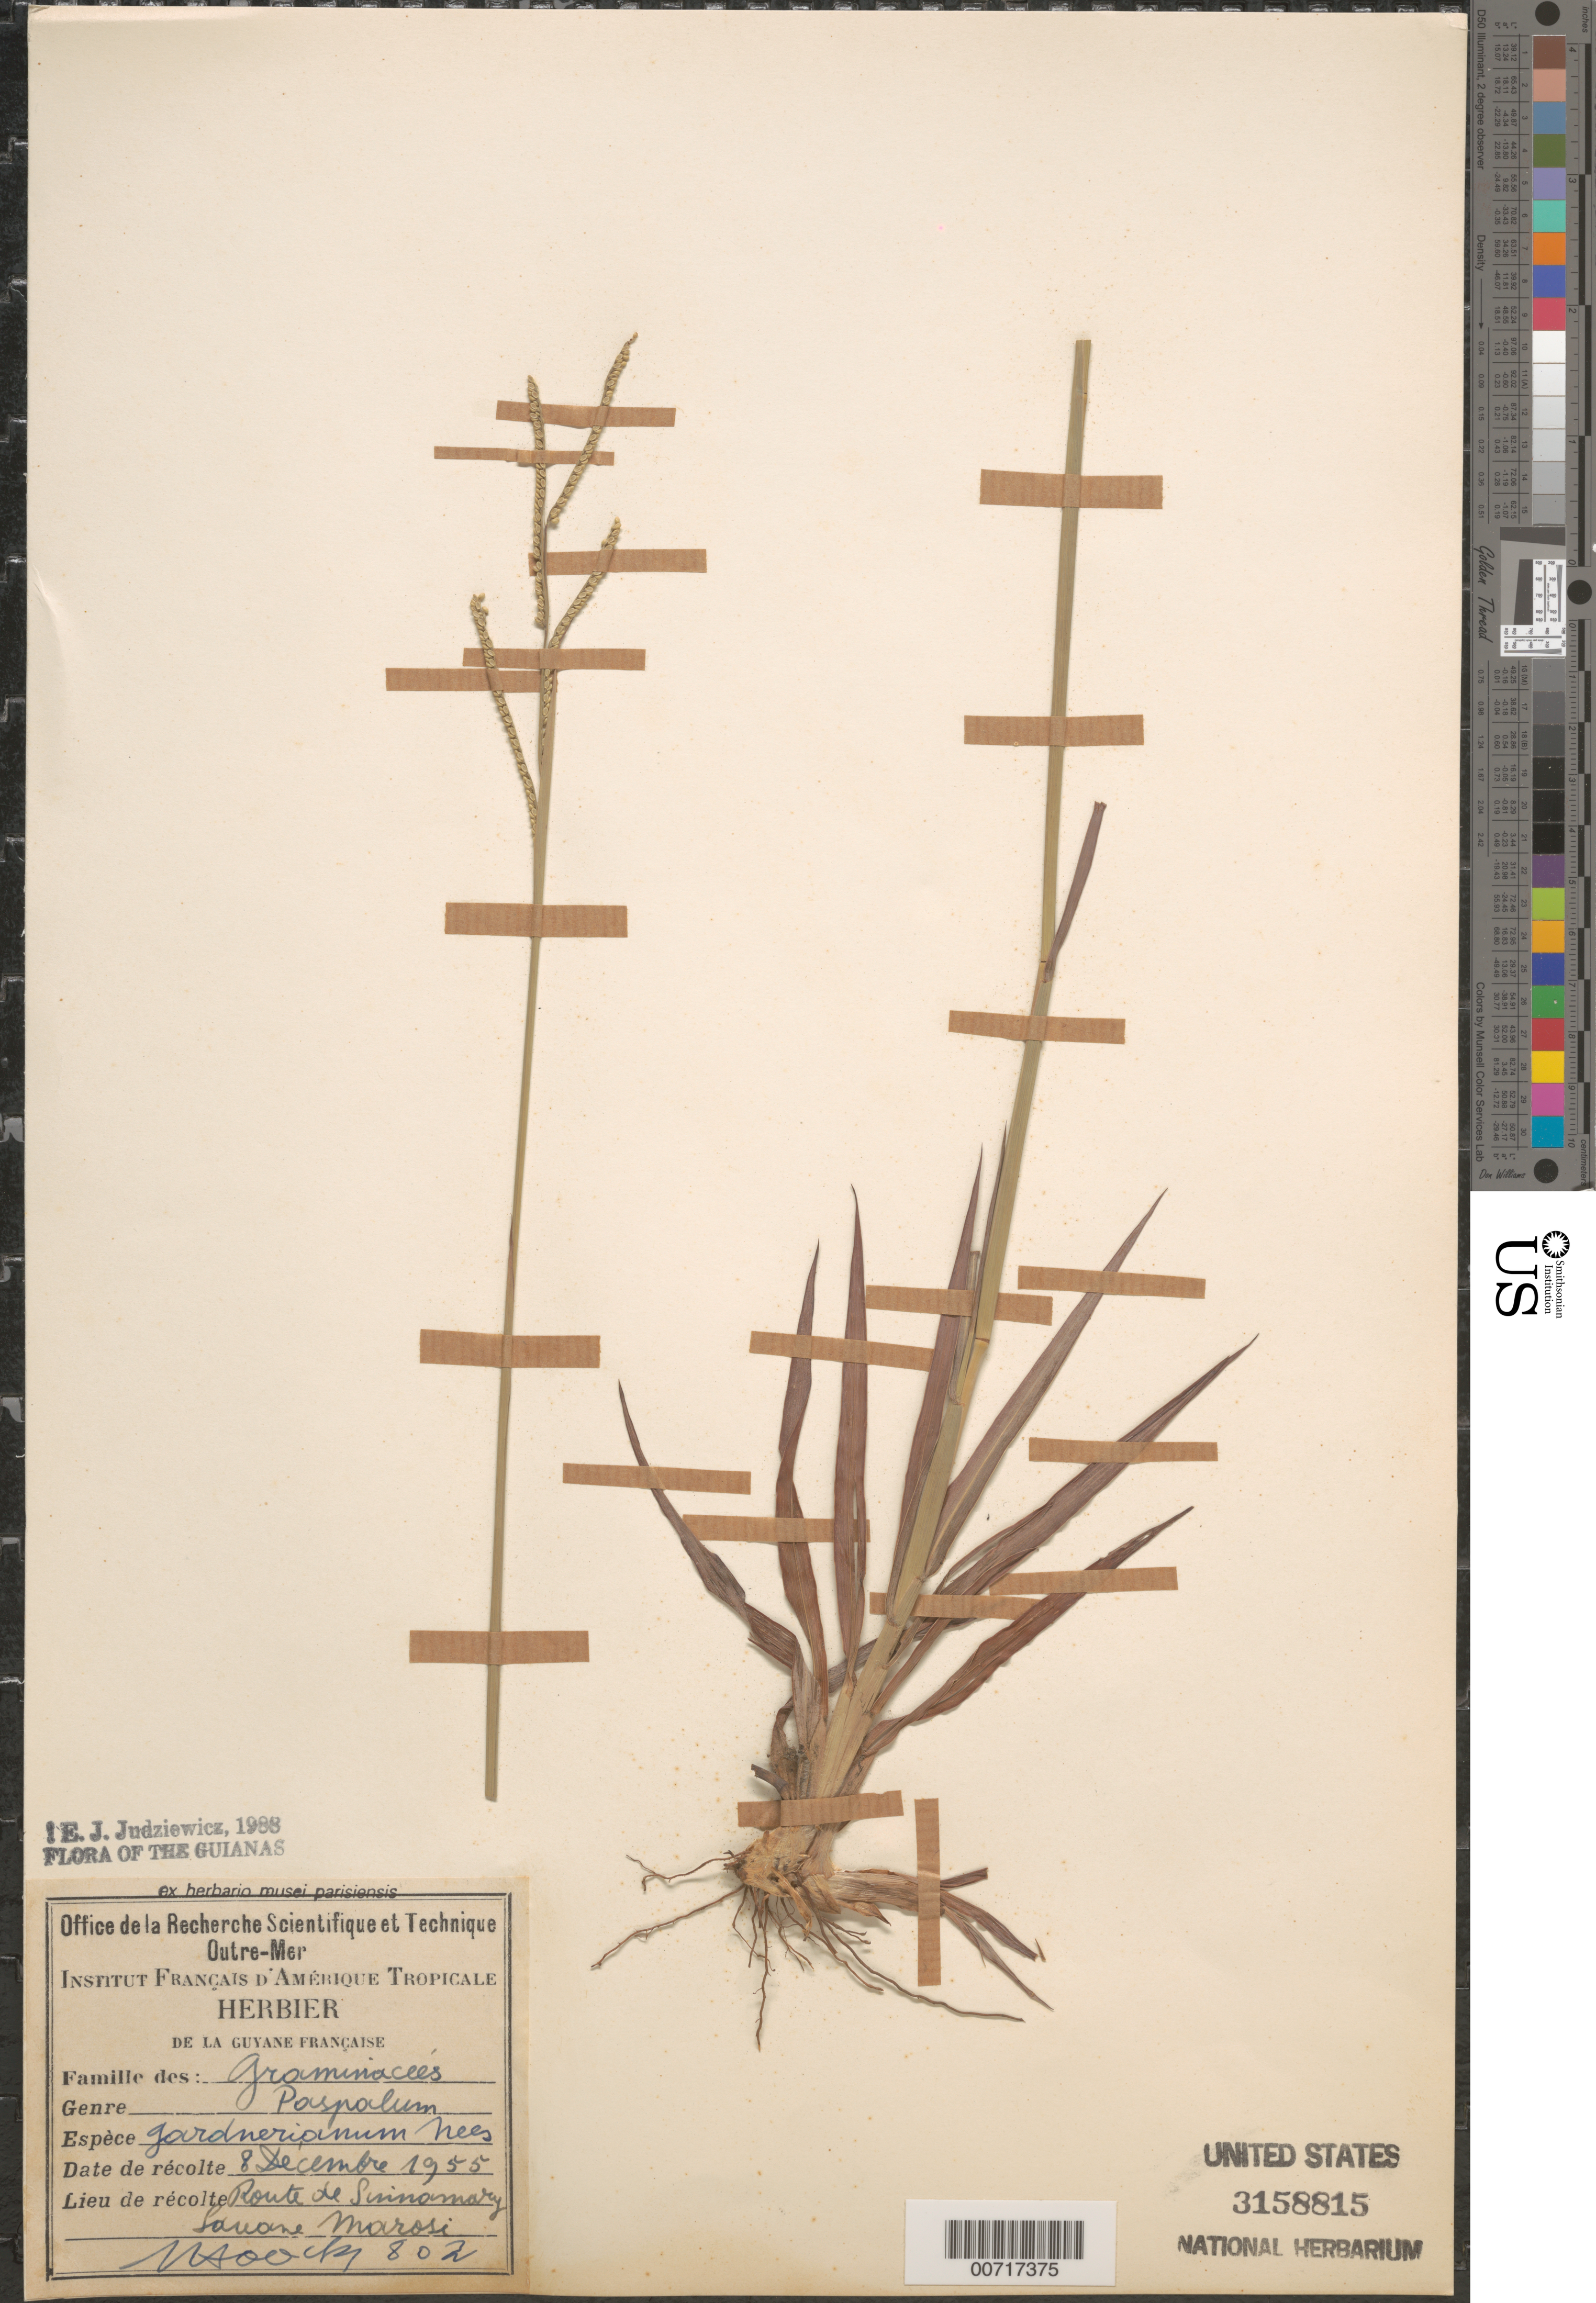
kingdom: Plantae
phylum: Tracheophyta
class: Liliopsida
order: Poales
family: Poaceae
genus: Paspalum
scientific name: Paspalum gardnerianum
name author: Nees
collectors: J. Hoock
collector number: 802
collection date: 1955-12-08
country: French Guiana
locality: Guianas. Guyane Française. Route de Sinnamary. Savane Marosi.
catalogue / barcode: US 3158815